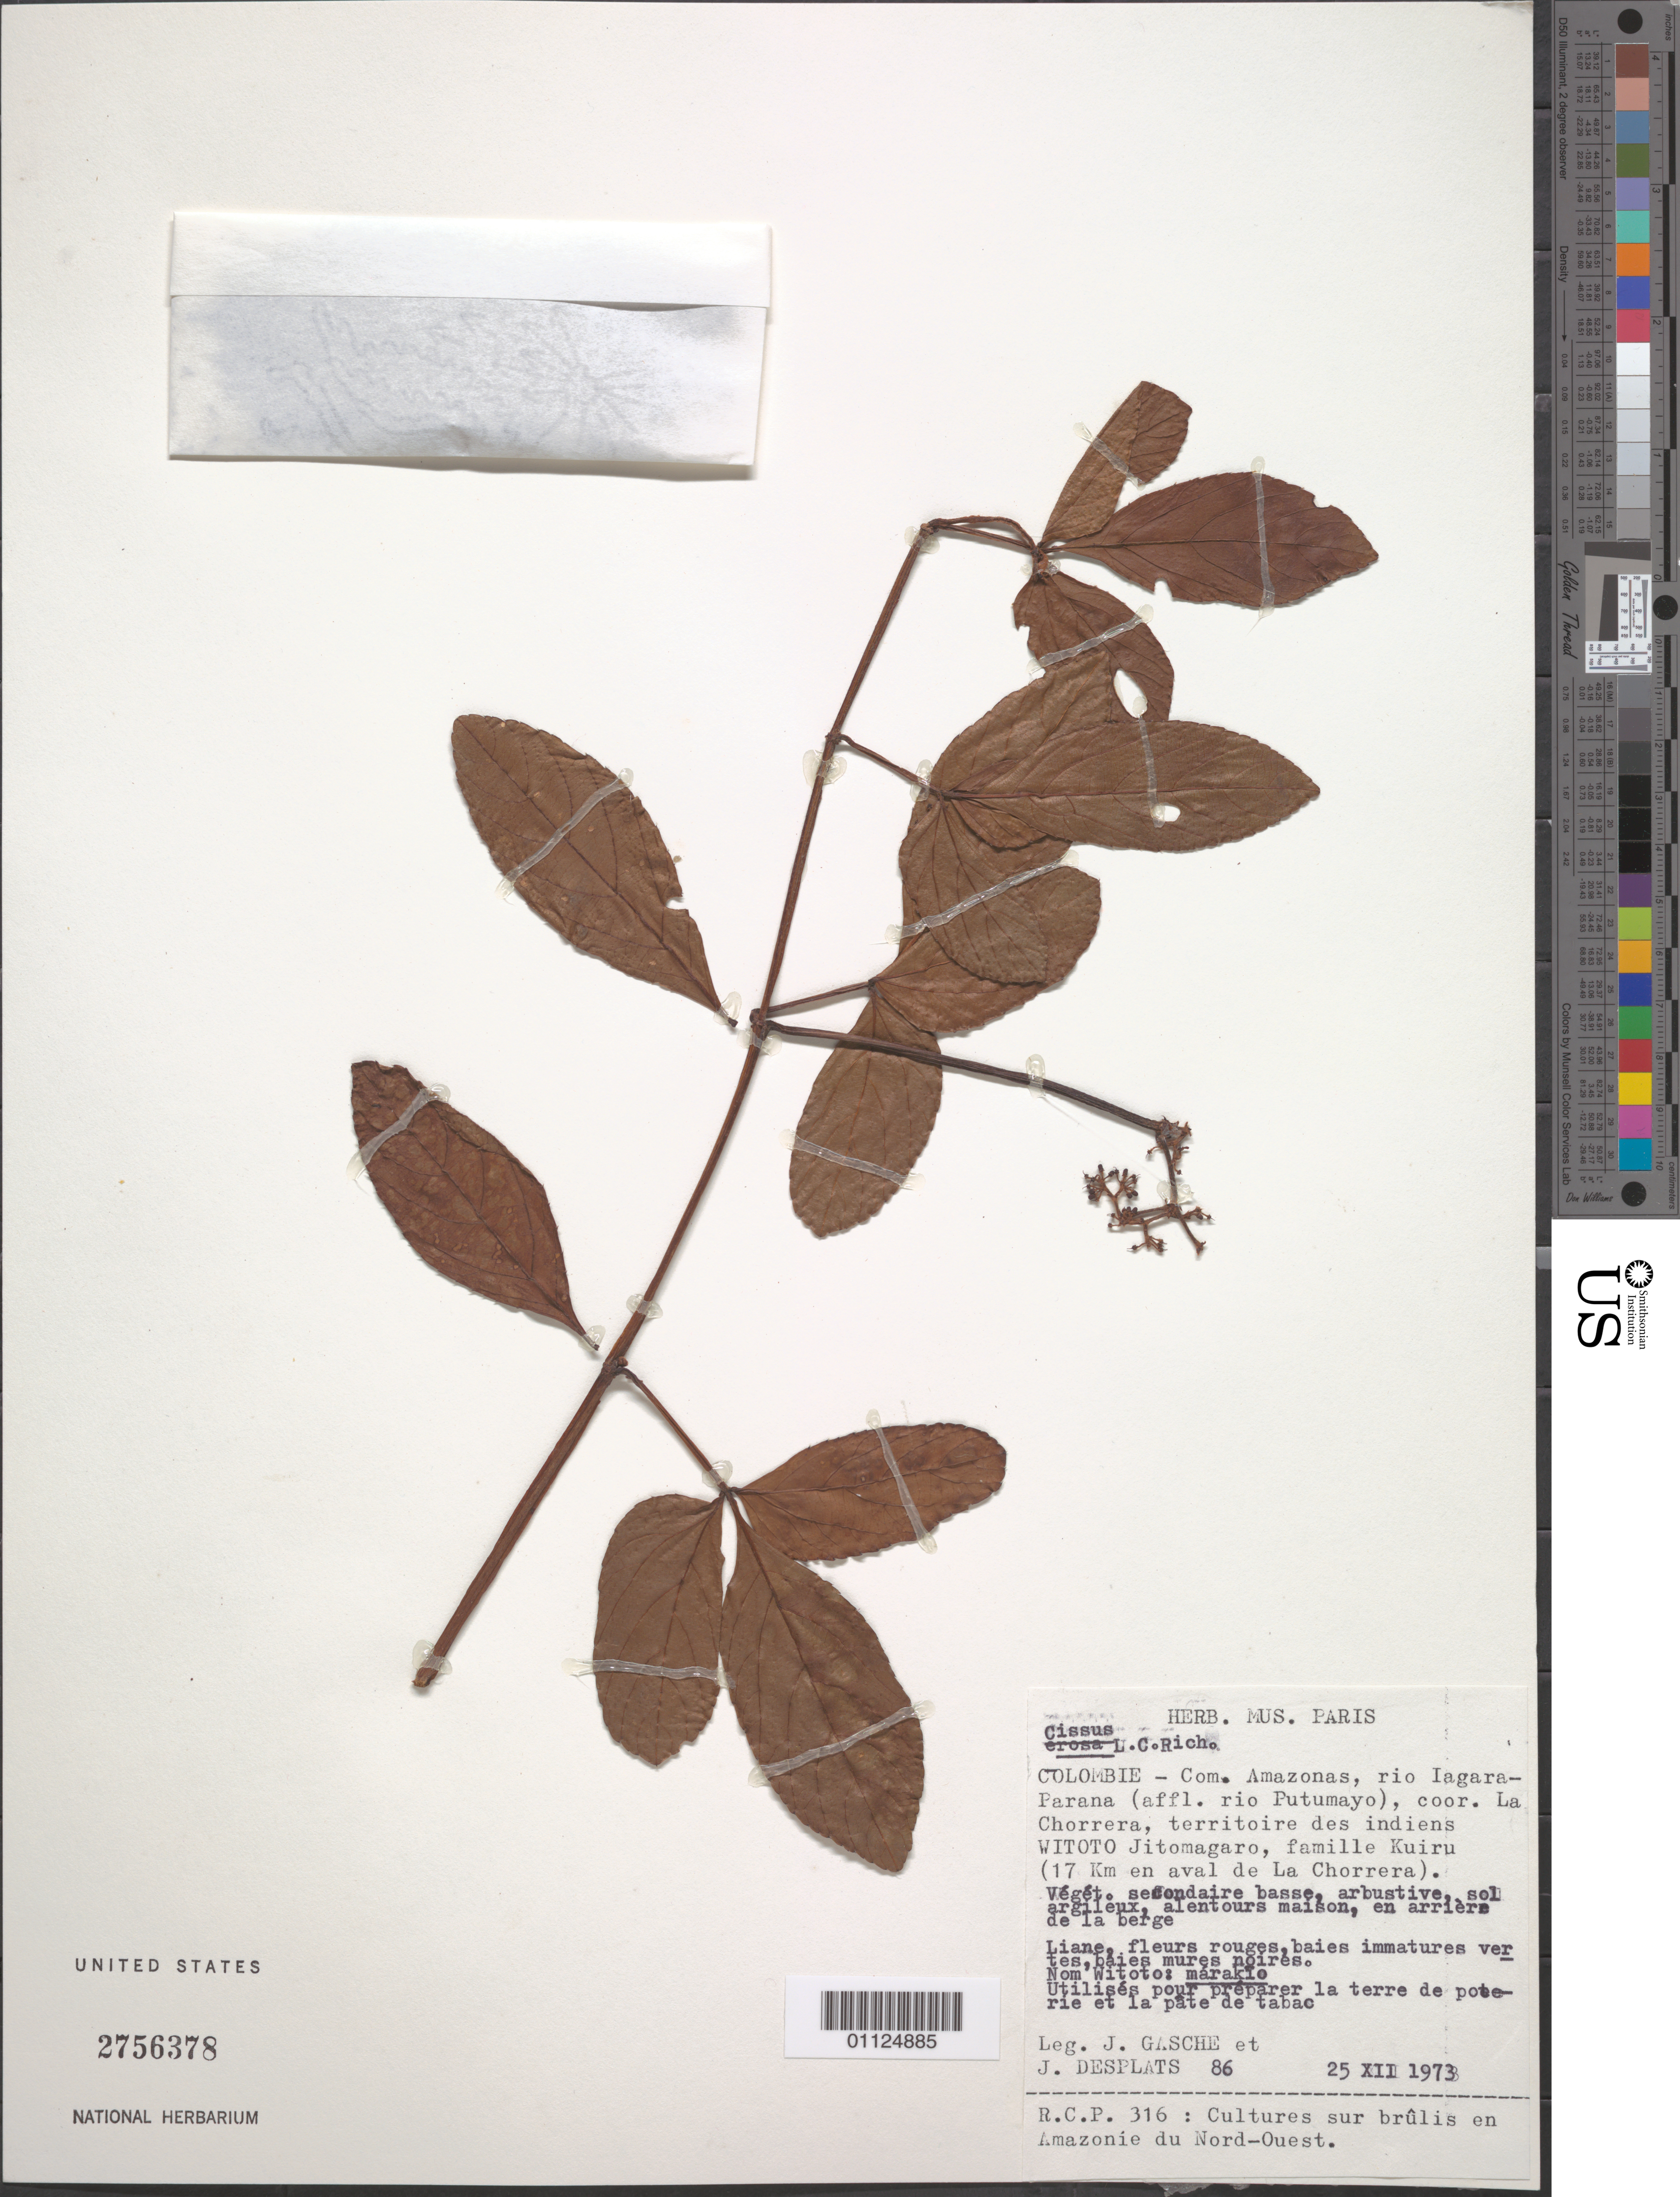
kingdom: Plantae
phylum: Tracheophyta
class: Magnoliopsida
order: Vitales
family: Vitaceae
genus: Cissus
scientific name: Cissus erosa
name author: Rich.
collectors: J. Gasche & J. Desplats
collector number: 86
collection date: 1973-12-25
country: Colombia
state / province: Amazônas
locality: Rio Iagara-Parana (affl. rio Putumayo), coor. La Chorrera, territoire des indiens Witoto Jitomagaro, famille Kuiru (17 km en aval de La Chorrera).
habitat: Liana.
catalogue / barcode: US 2756378